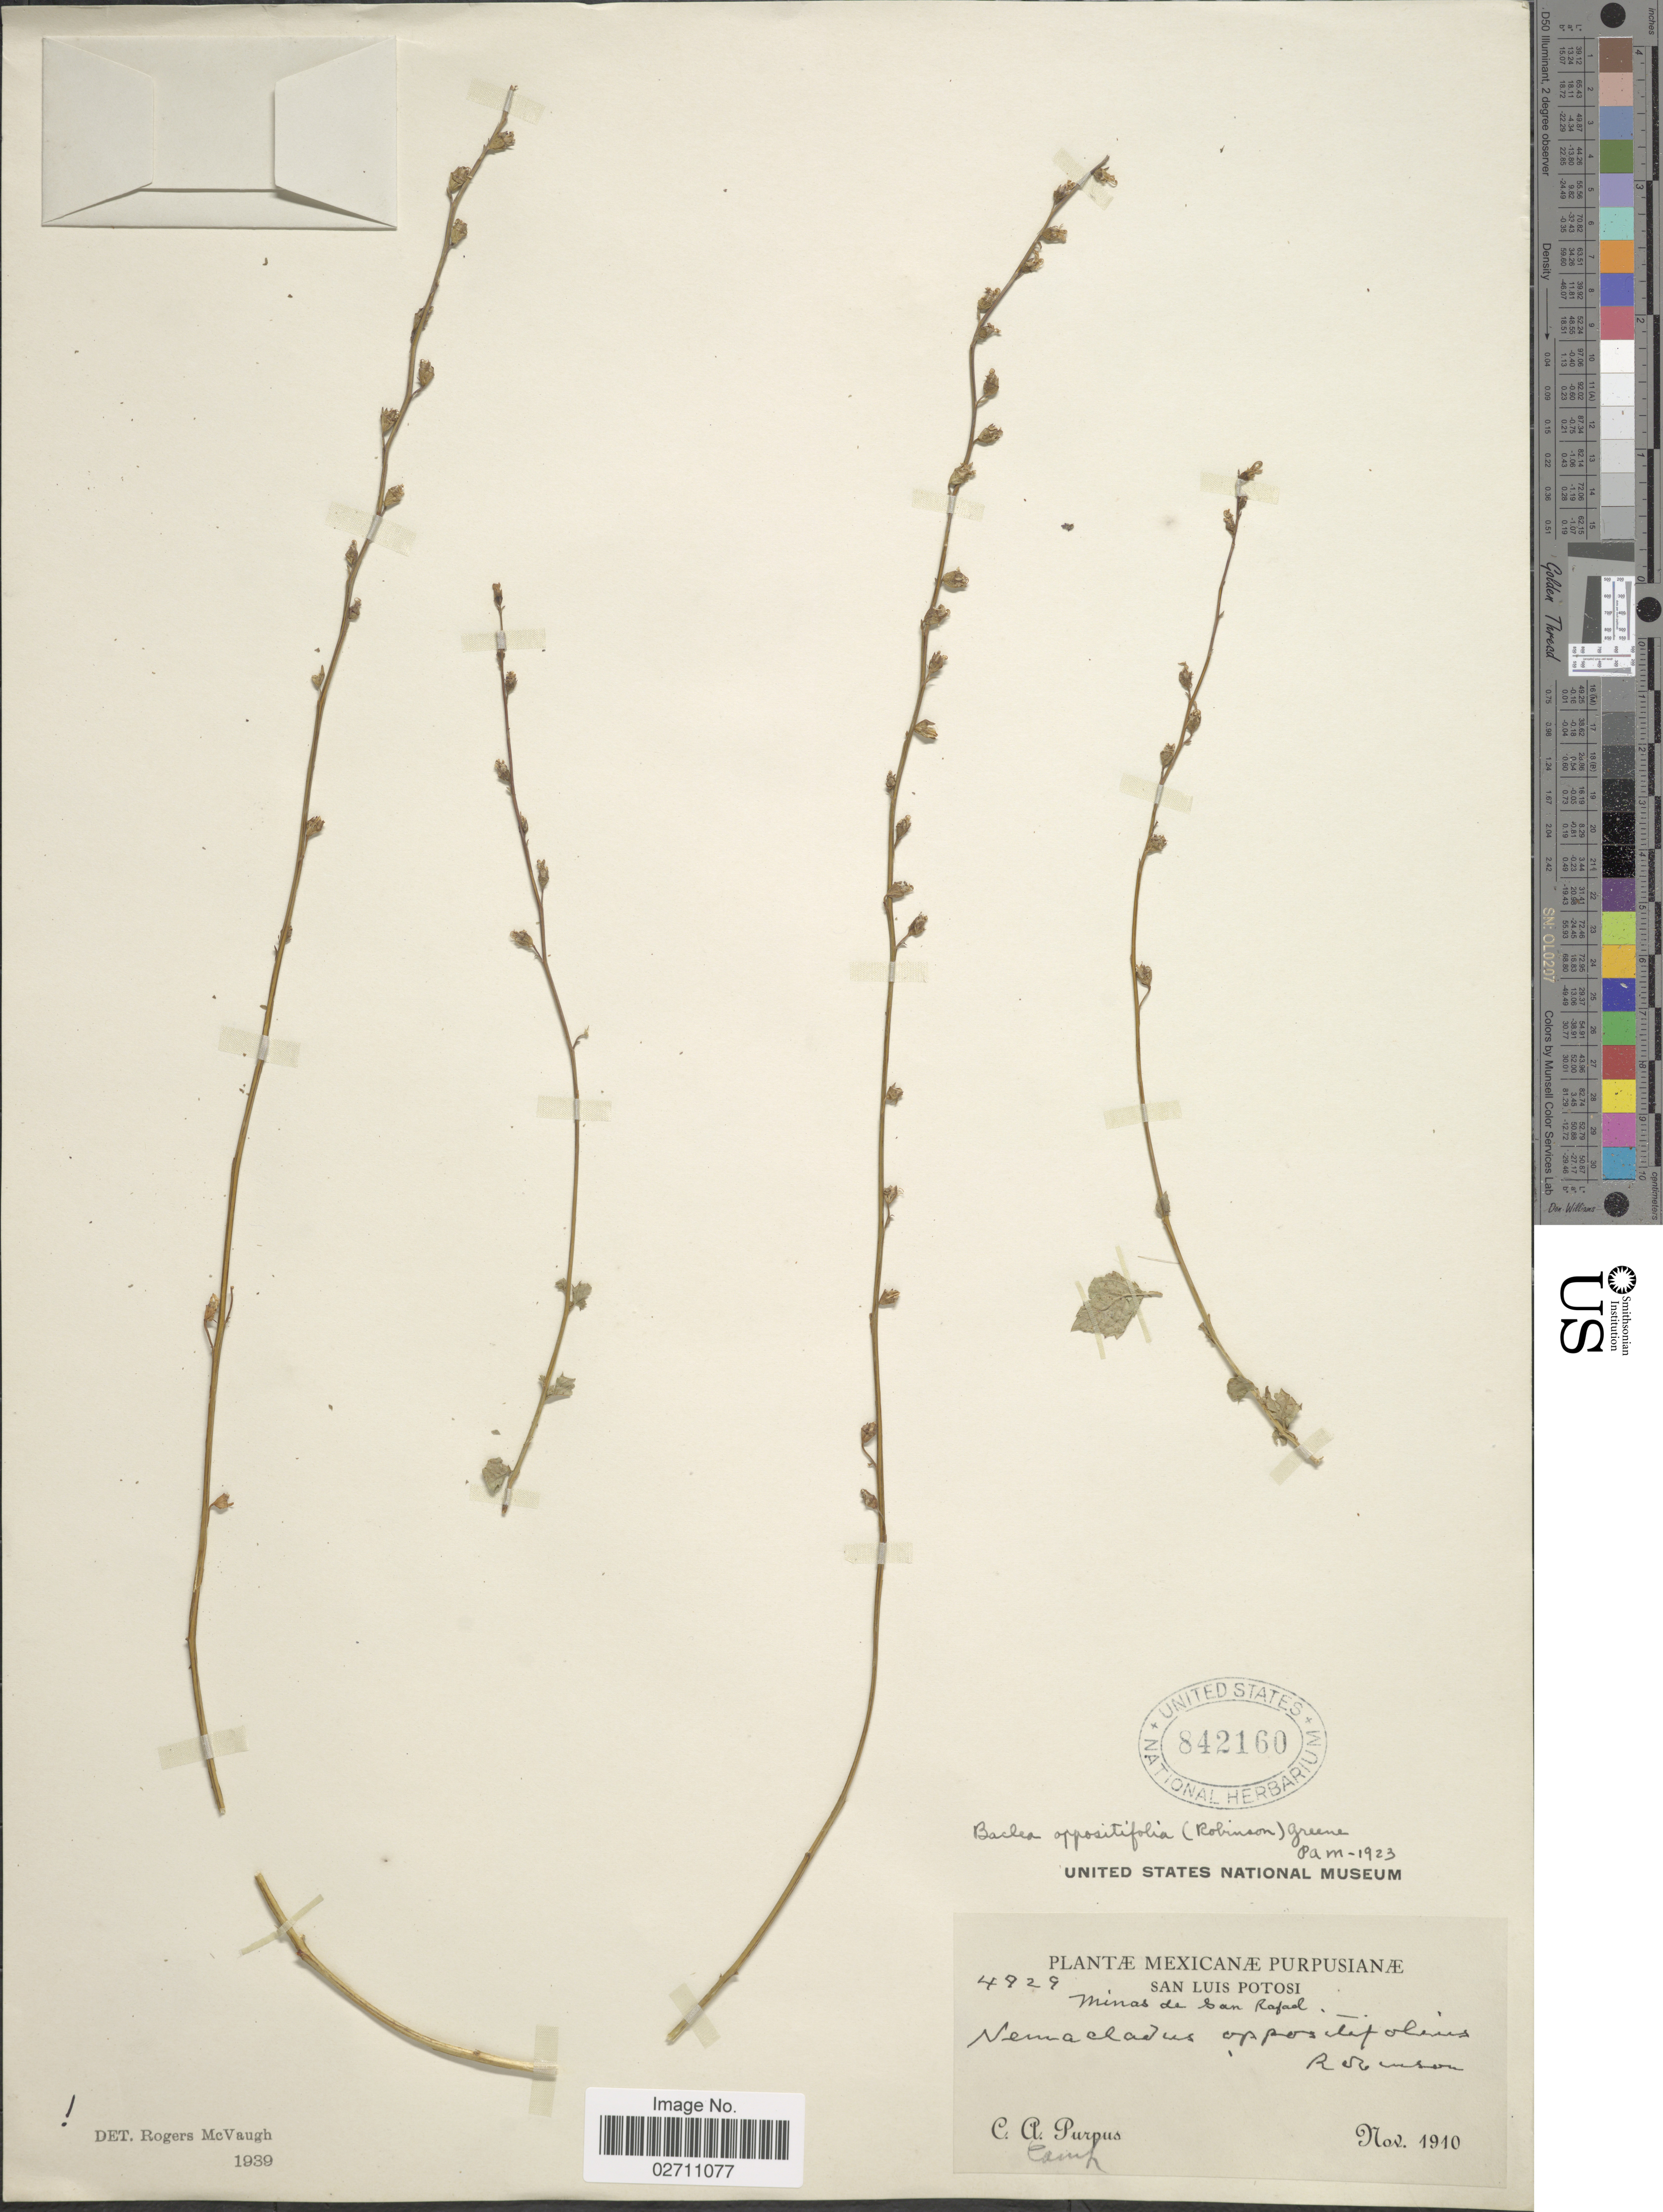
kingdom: Plantae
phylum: Tracheophyta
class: Magnoliopsida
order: Asterales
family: Campanulaceae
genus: Pseudonemacladus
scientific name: Pseudonemacladus oppositifolius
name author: (B.L. Rob.) McVaugh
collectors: C. A. Purpus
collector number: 4929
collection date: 1910-11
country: Mexico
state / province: San Luis Potosí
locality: San Luis Potosi, Minas de San Rafael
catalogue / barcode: US 842160